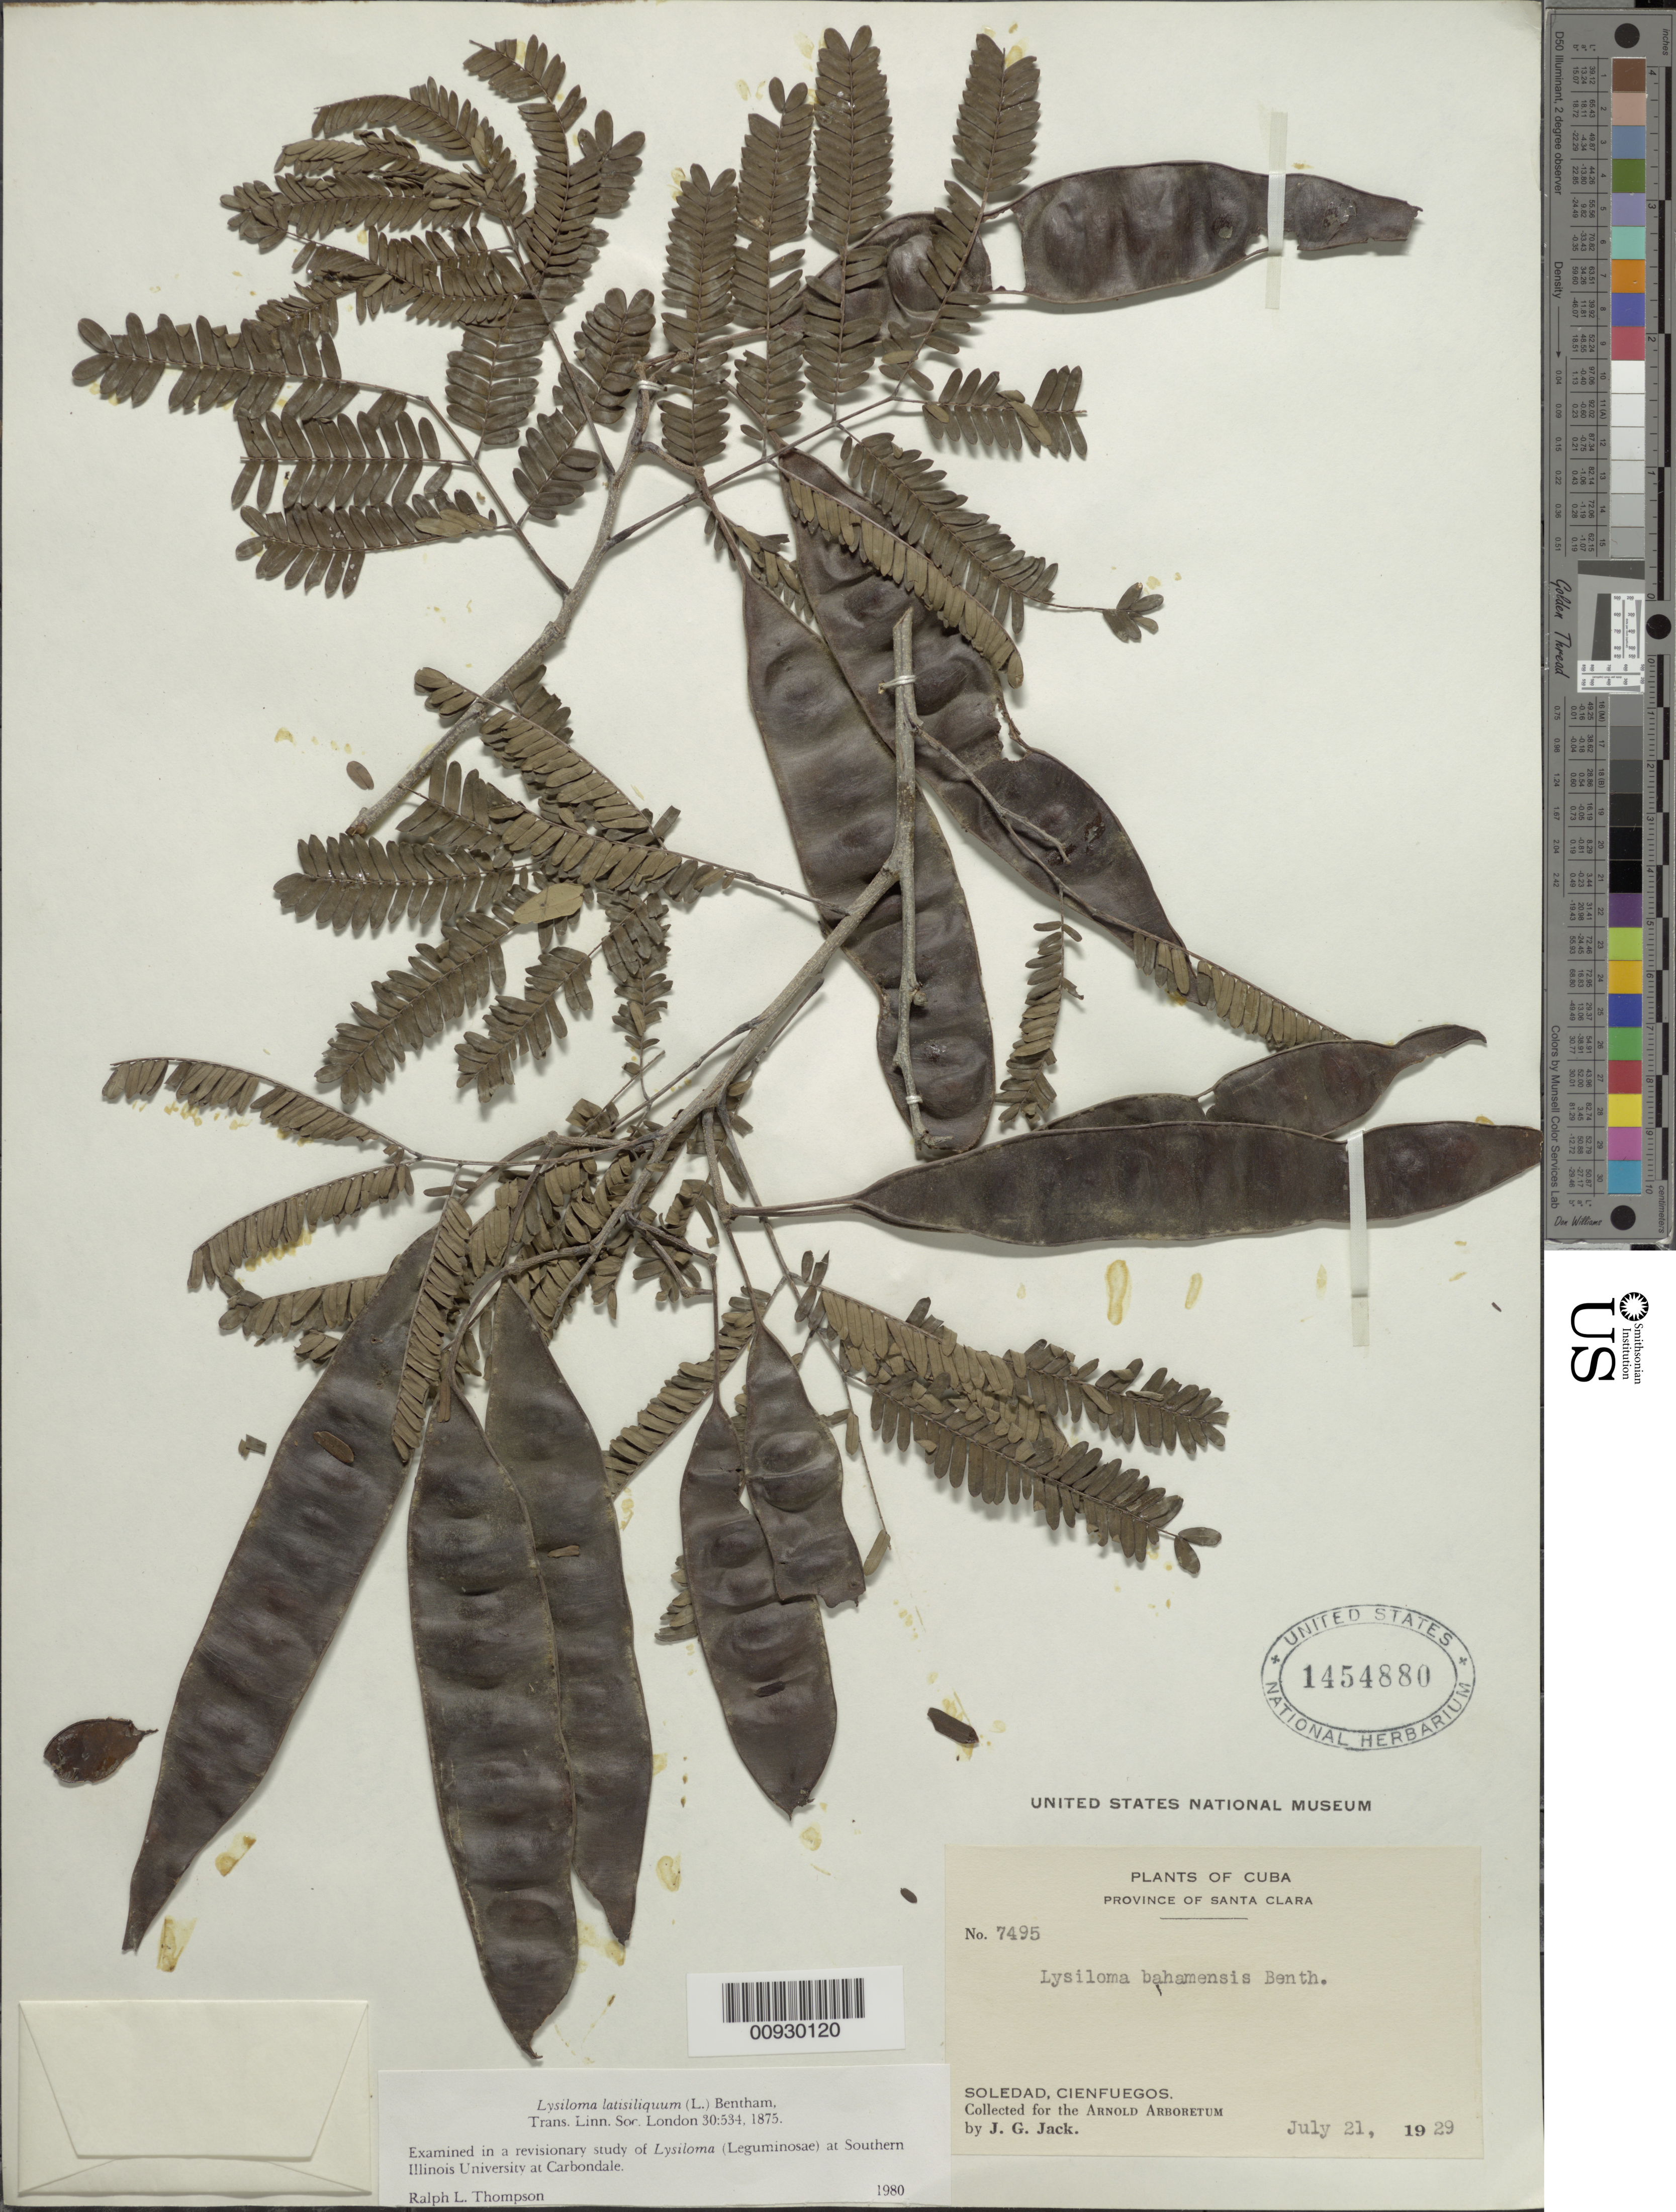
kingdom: Plantae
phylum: Tracheophyta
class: Magnoliopsida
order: Fabales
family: Fabaceae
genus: Lysiloma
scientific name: Lysiloma latisiliquum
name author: (L.) Benth.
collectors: J. G. Jack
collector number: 7495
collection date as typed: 21 Jul 1929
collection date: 1929-07-21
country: Cuba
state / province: Villa Clara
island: Cuba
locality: Santa Clara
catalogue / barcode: US 1454880